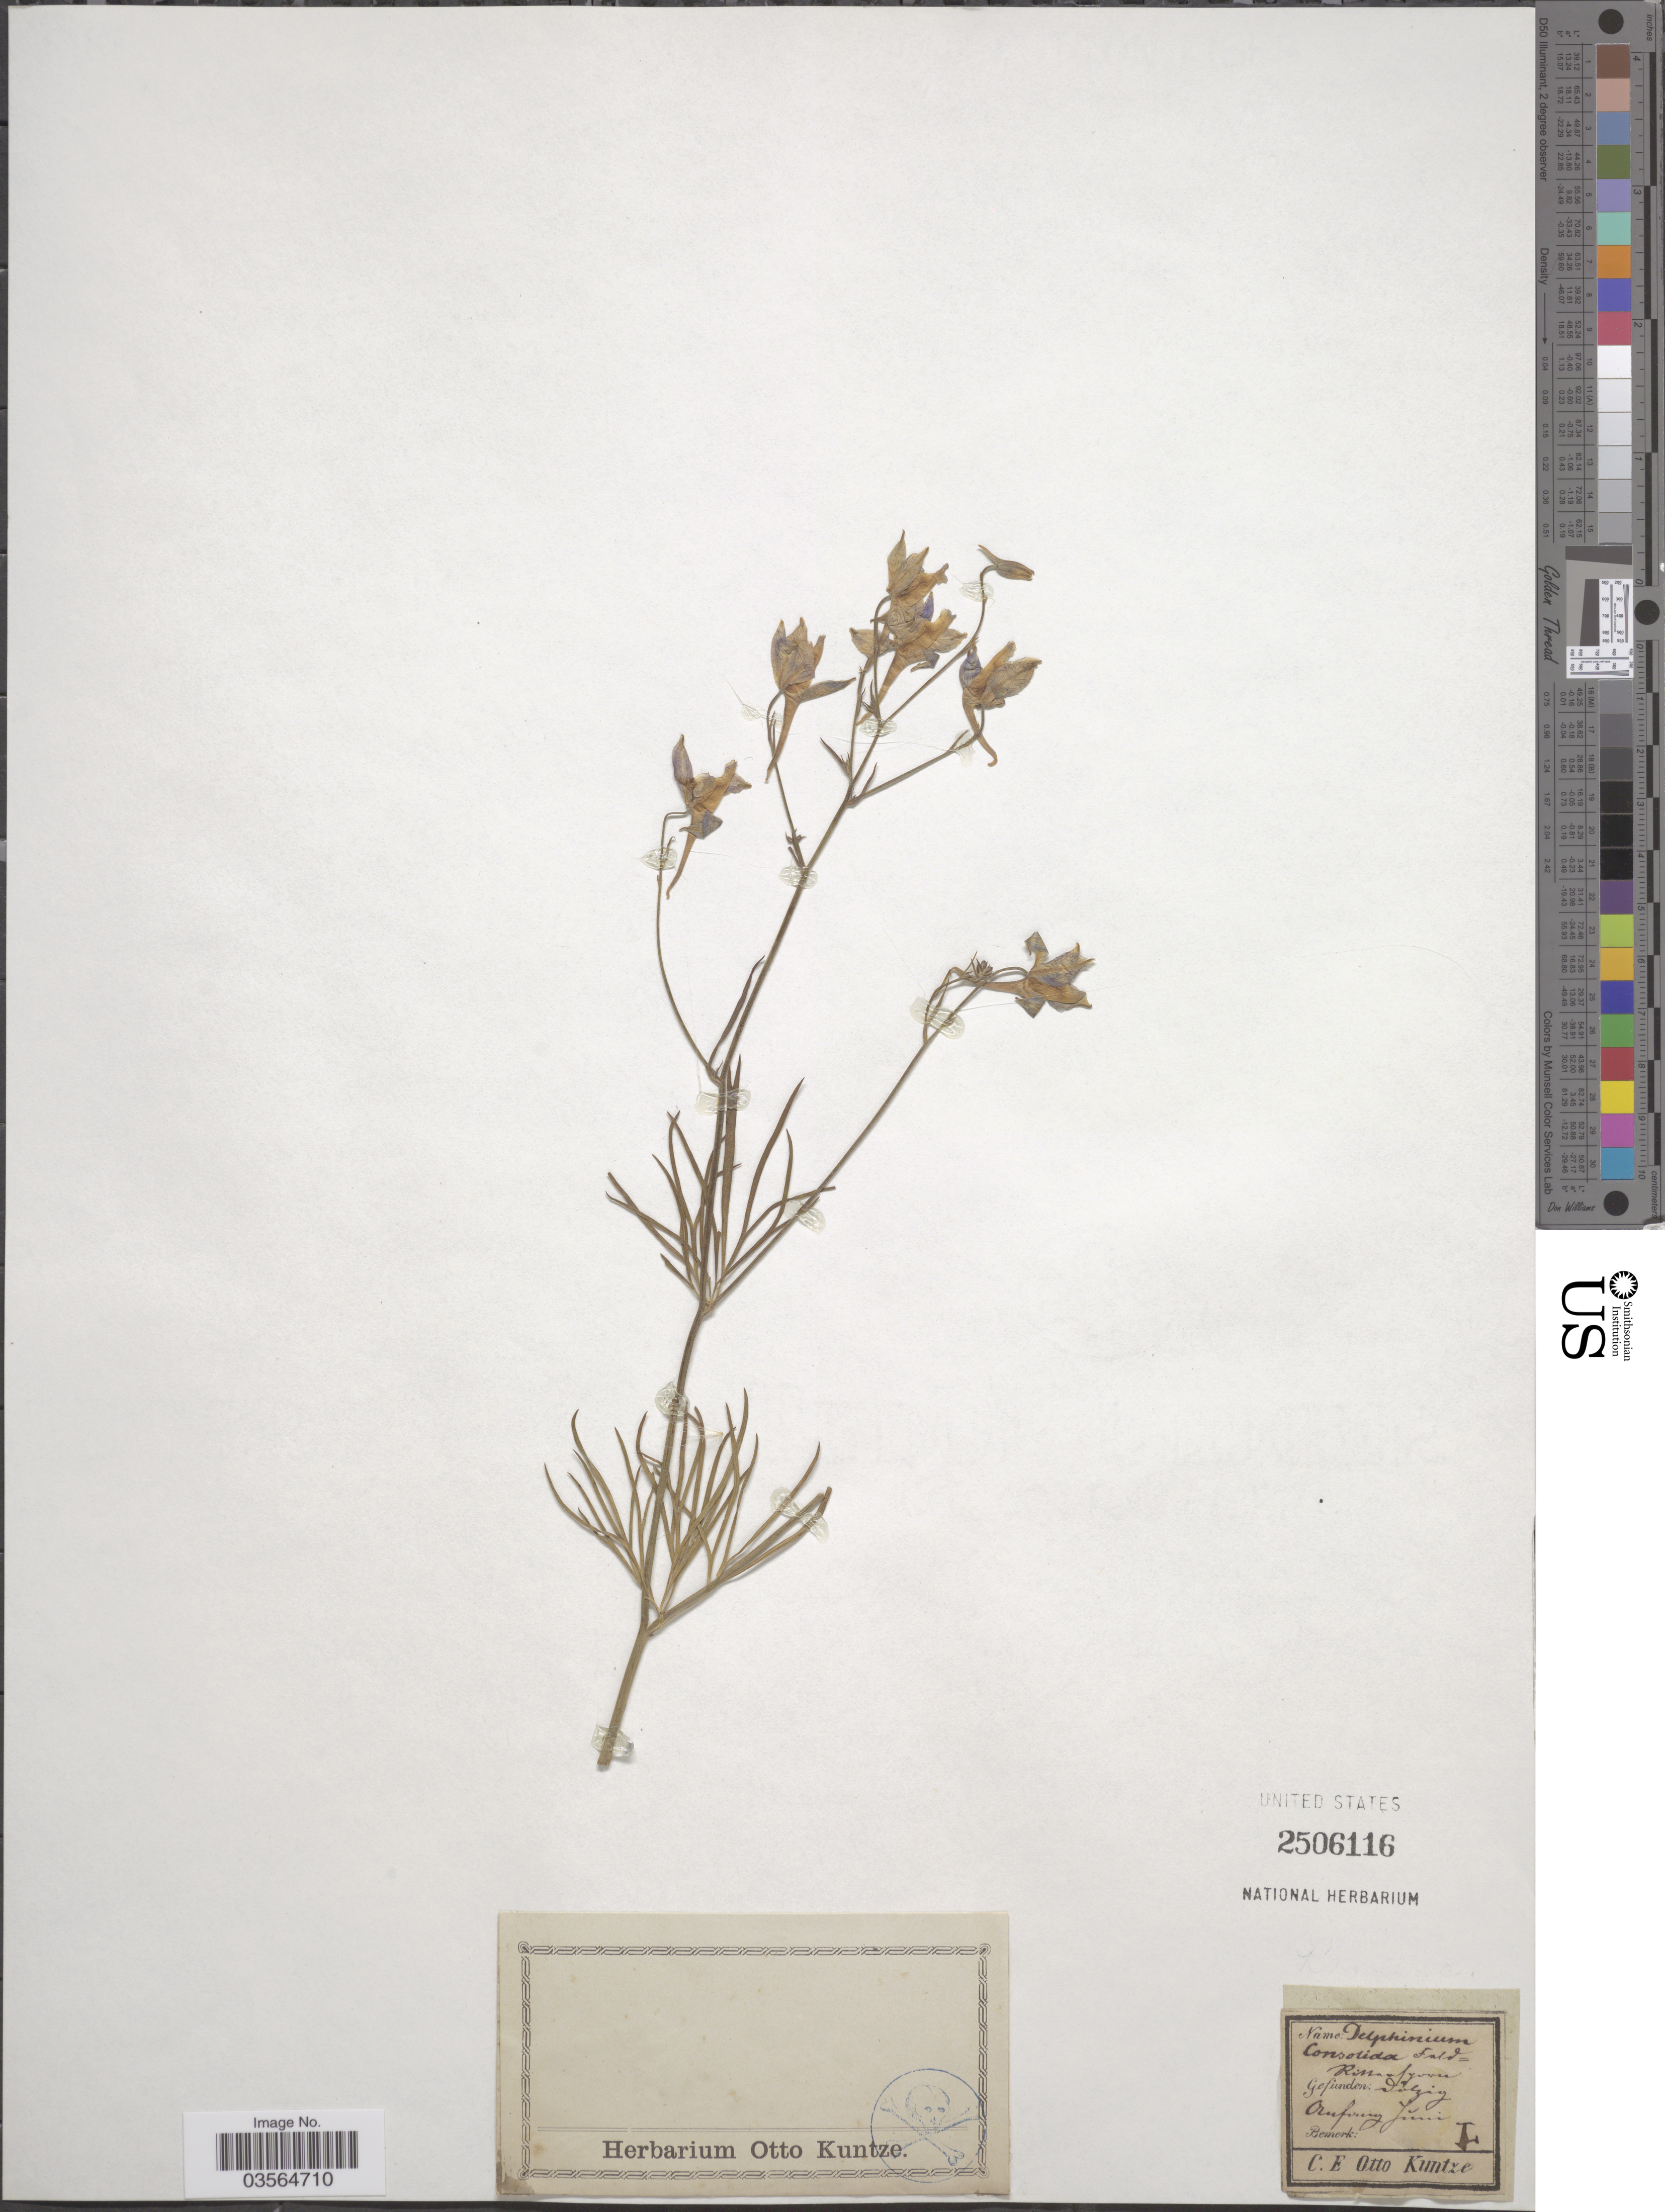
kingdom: Plantae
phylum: Tracheophyta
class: Magnoliopsida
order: Ranunculales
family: Ranunculaceae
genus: Delphinium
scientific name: Delphinium consolida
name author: L.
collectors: C.E.O. Kuntze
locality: Volzig Ornfving. [interpreted]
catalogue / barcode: US 2506116